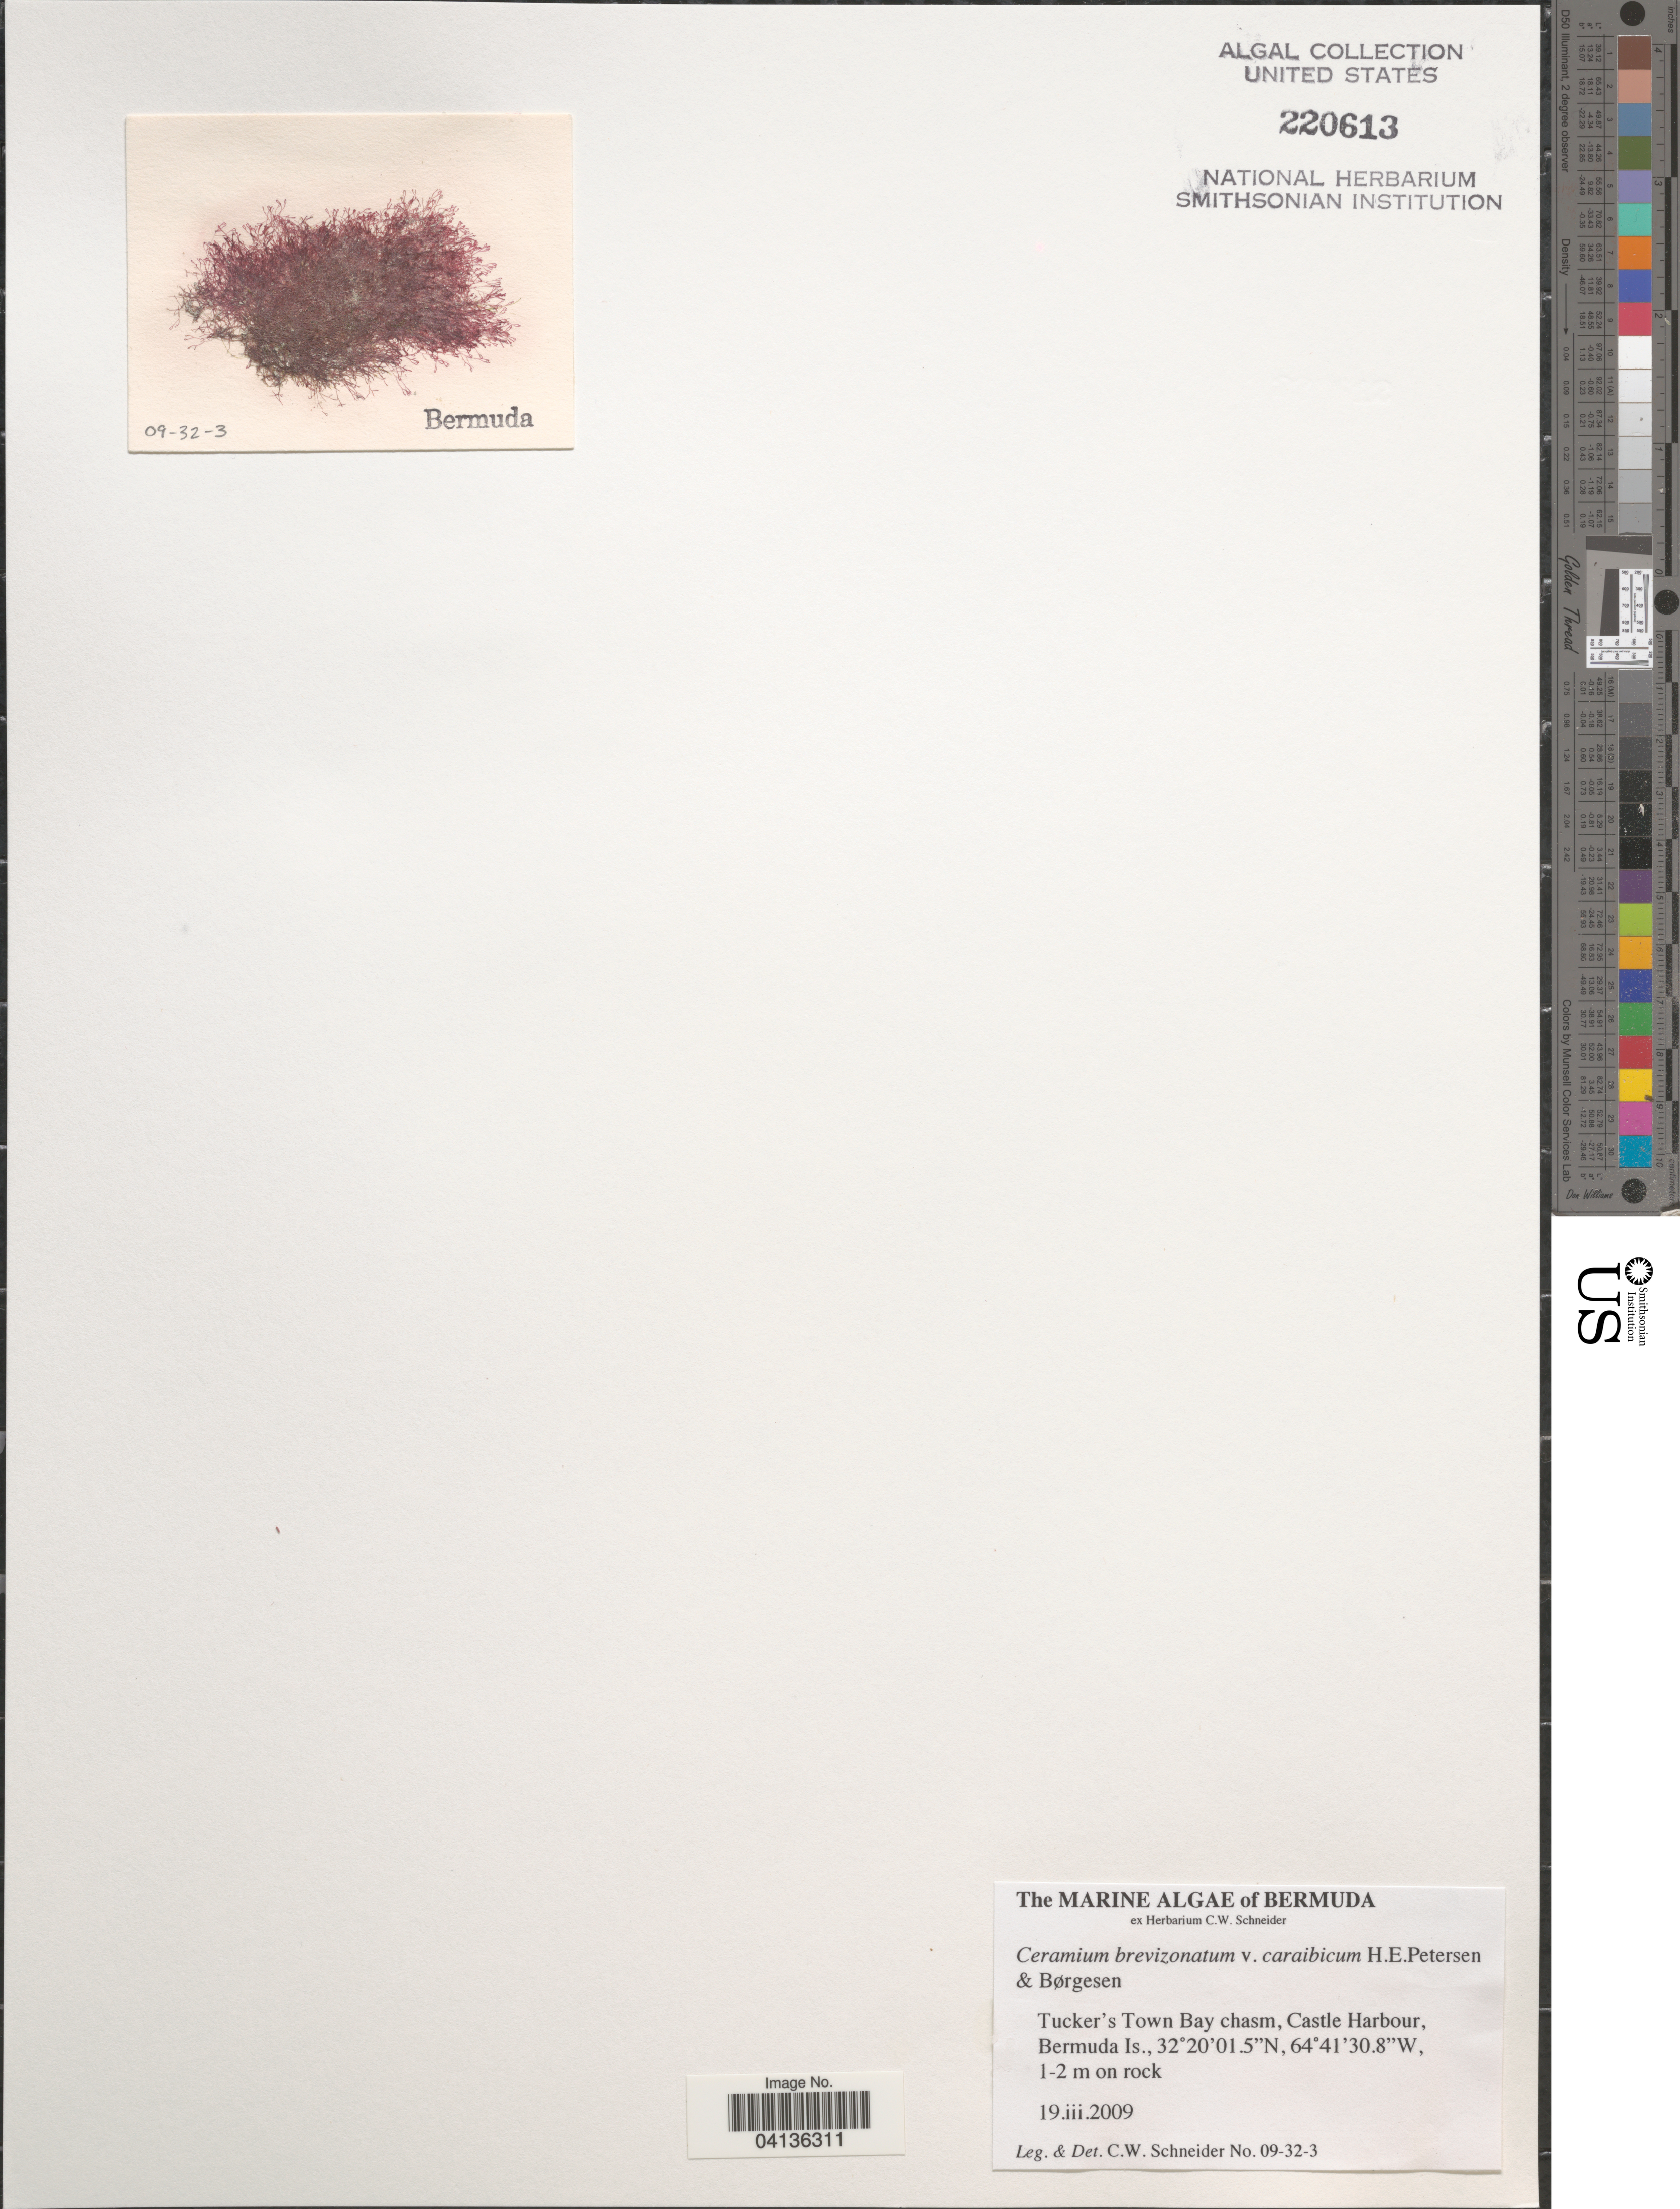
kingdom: Plantae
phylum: Rhodophyta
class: Florideophyceae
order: Ceramiales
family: Ceramiaceae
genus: Ceramium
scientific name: Ceramium brevizonatum var. caraibicum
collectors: C. W.Schneider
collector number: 09-32-3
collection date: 2009-03-19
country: Bermuda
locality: Tucker's Town Bay chasm, Castle Harbour.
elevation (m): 1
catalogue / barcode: US 220613